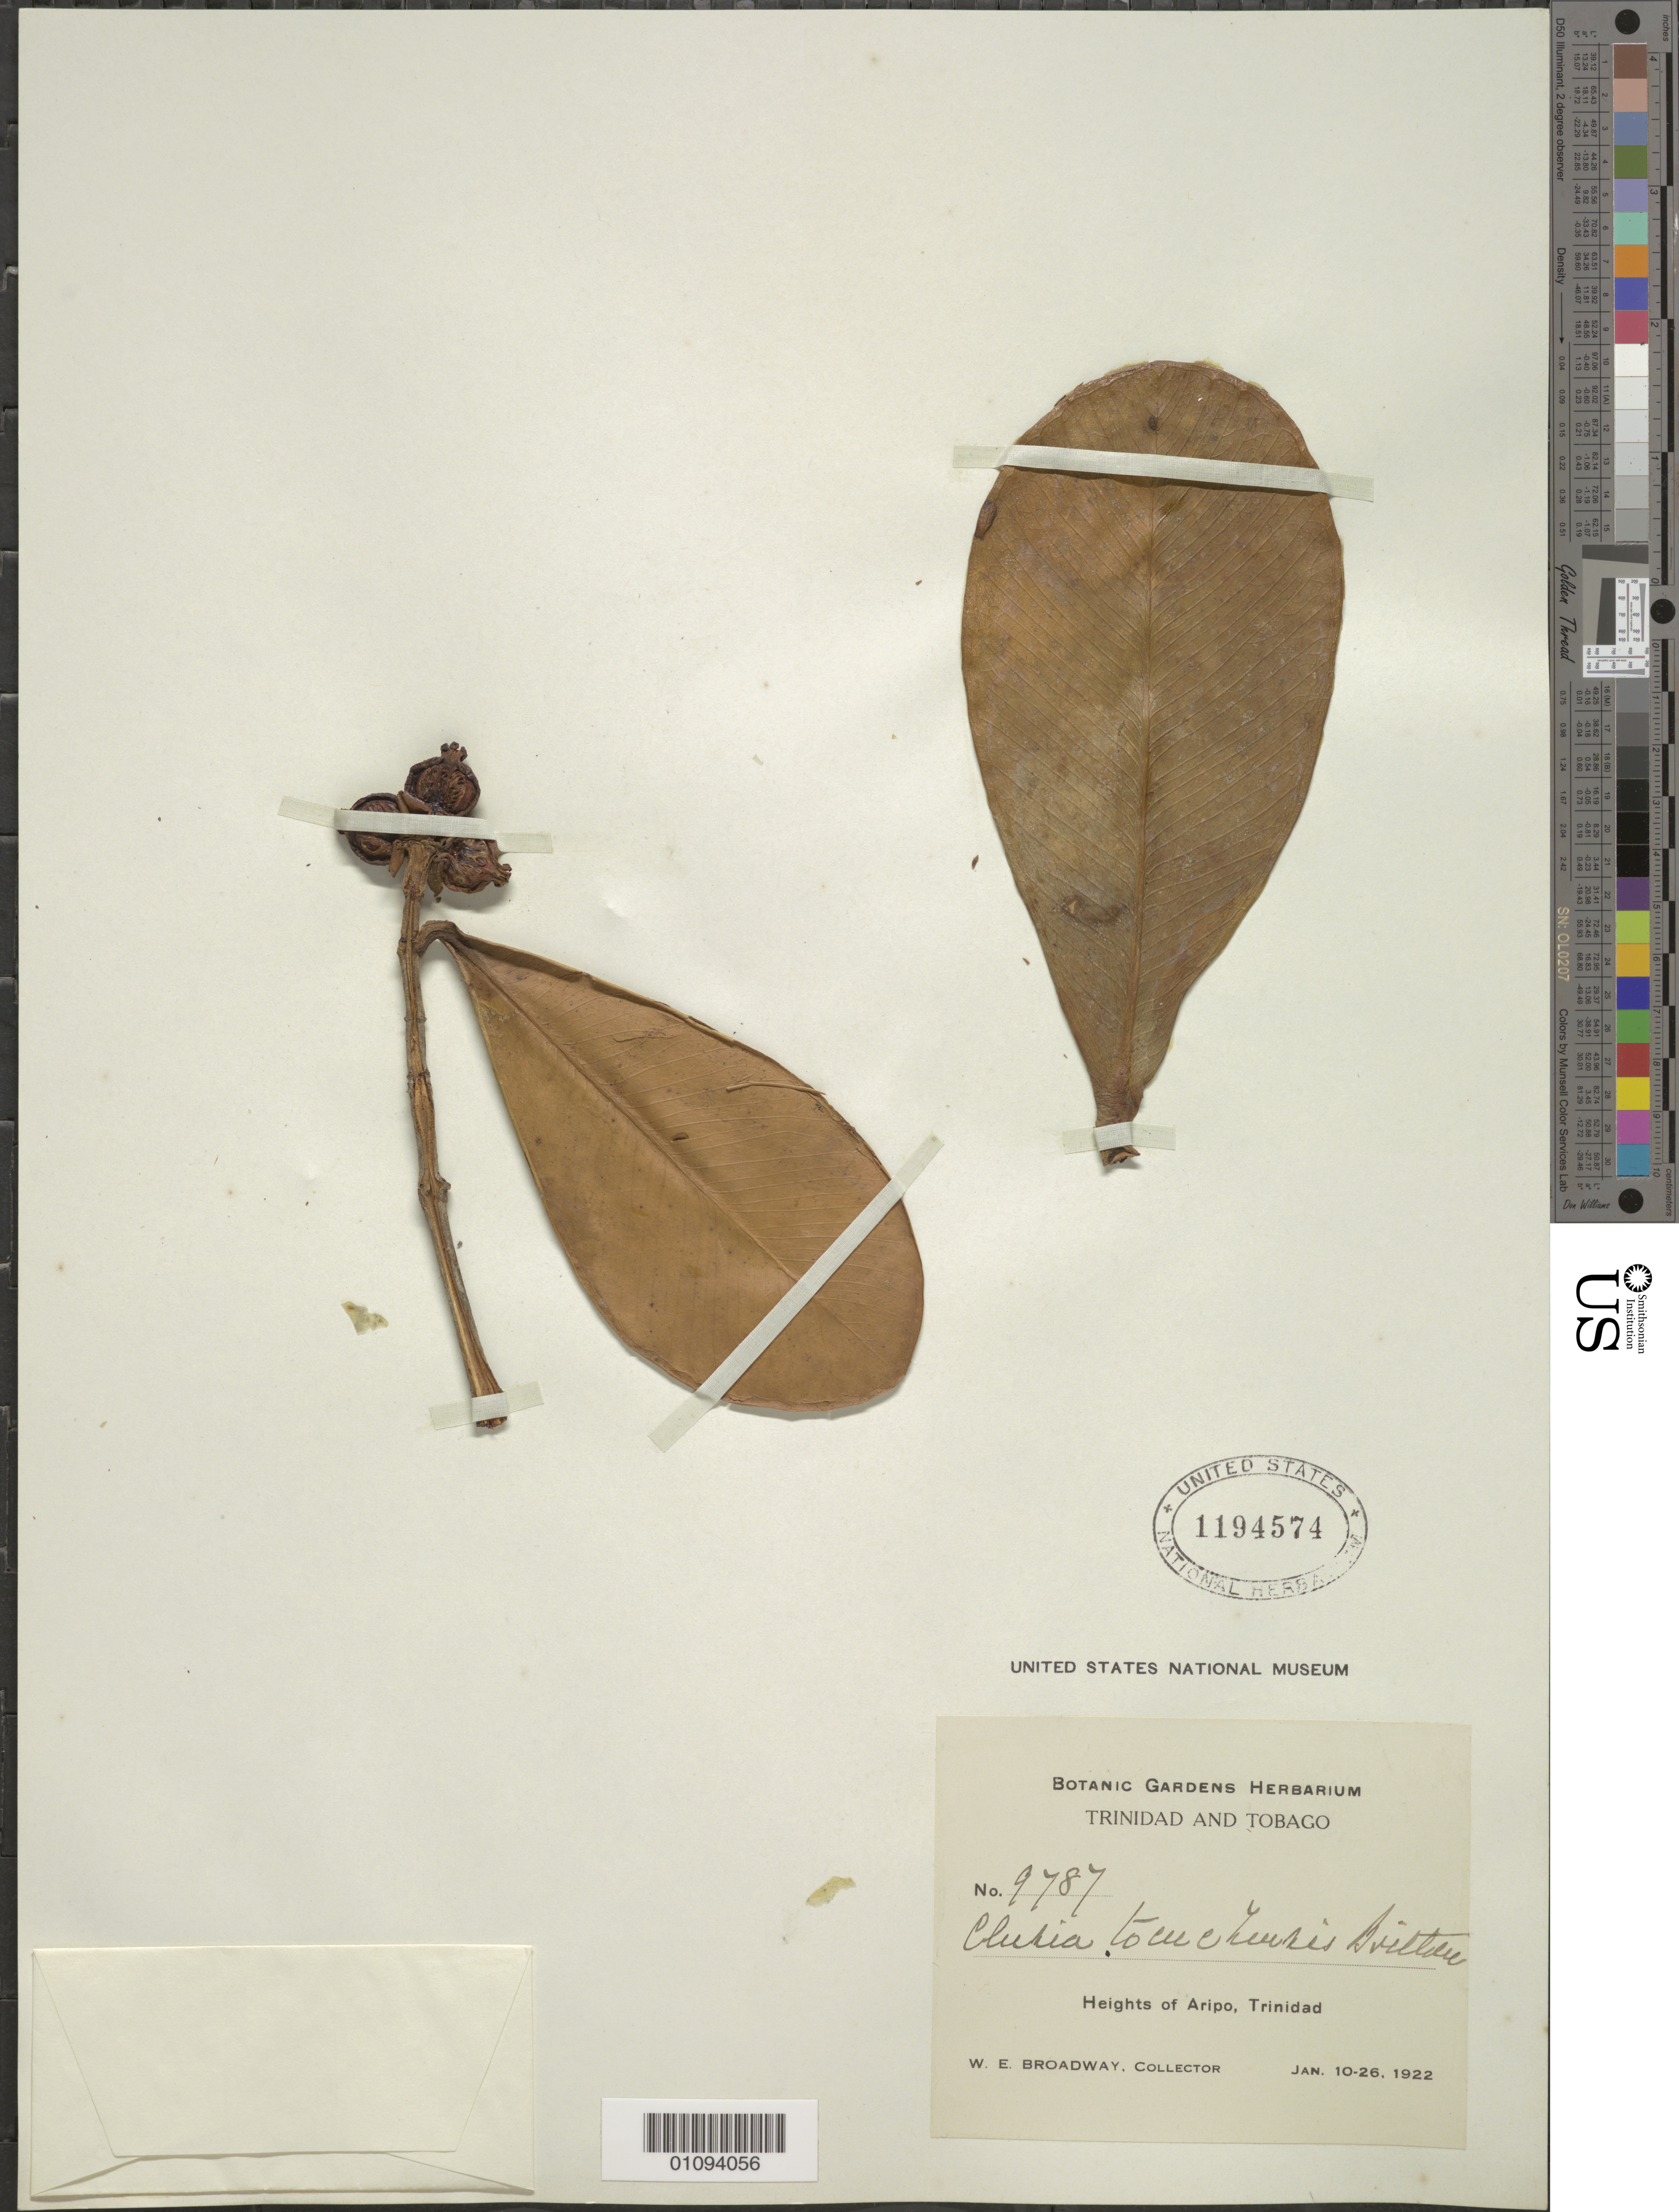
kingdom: Plantae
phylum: Tracheophyta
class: Magnoliopsida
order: Malpighiales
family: Clusiaceae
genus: Clusia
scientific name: Clusia tocuchensis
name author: Britton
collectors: W. E. Broadway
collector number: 9787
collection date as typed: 10 Jan 1922 to 26 Jan 1922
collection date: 1922-01-10/1922-01-26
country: Trinidad and Tobago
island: Trinidad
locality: Heights of Aripo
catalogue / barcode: US 1194574